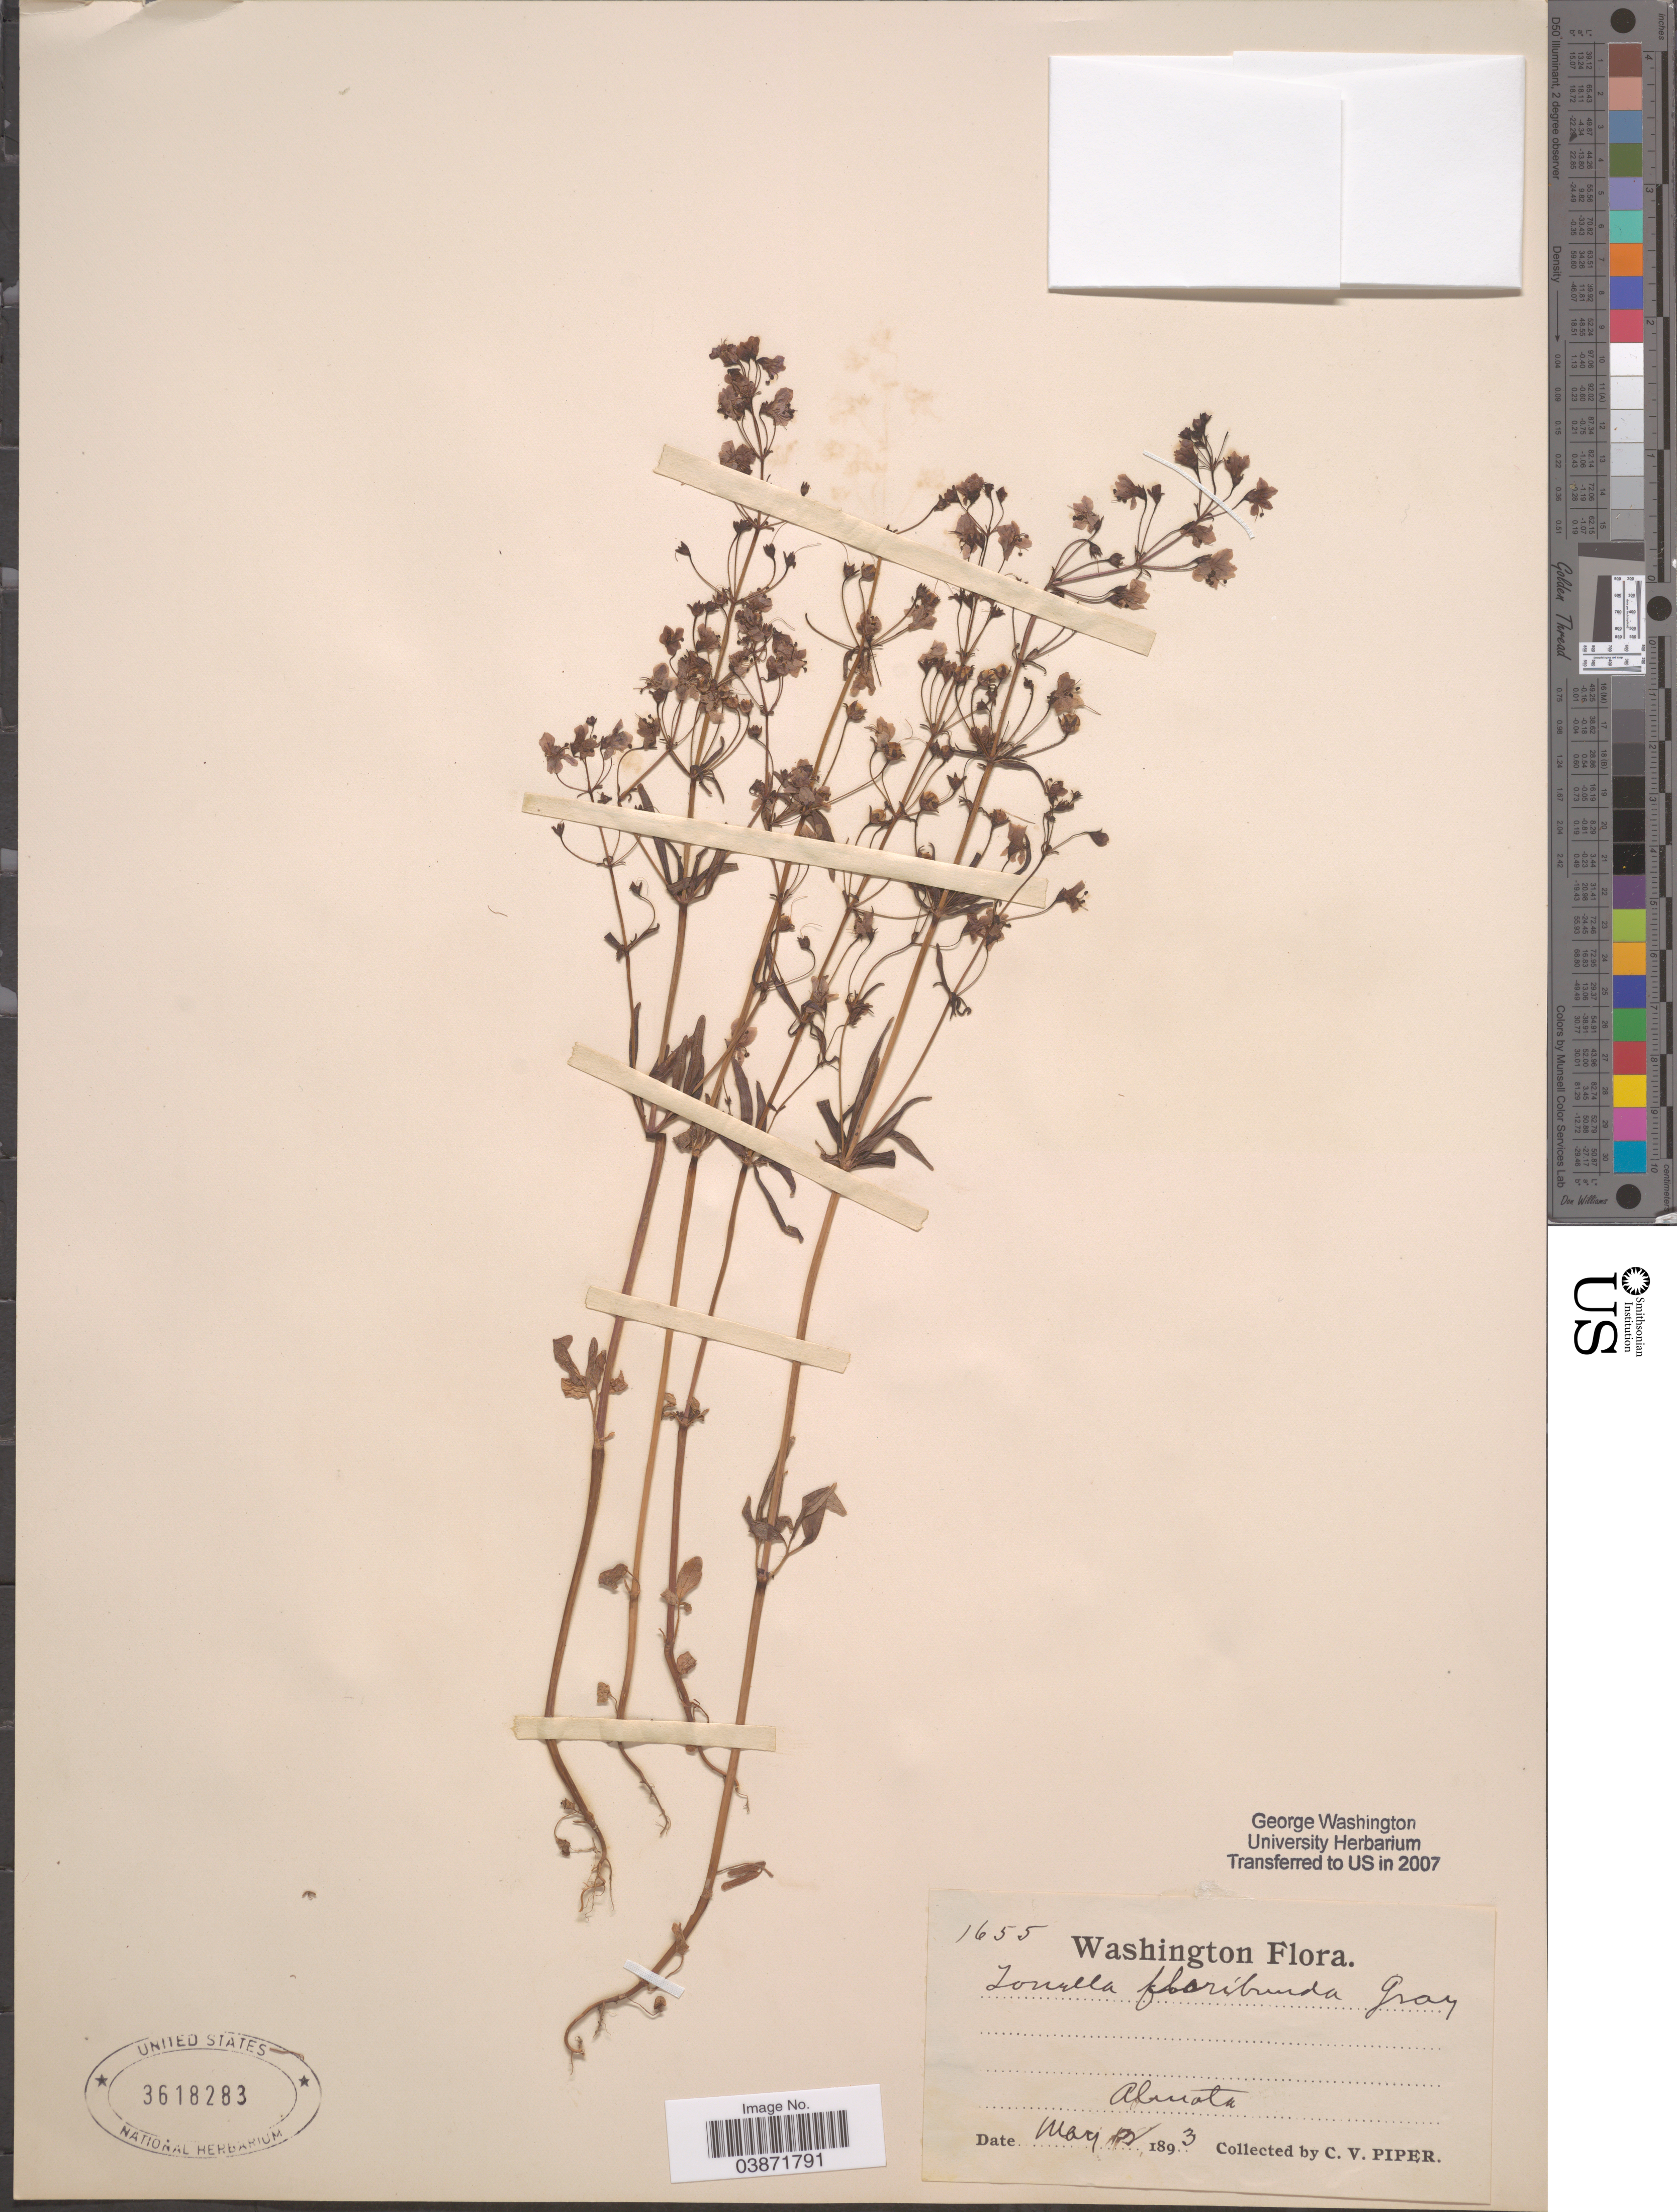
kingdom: Plantae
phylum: Tracheophyta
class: Magnoliopsida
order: Lamiales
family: Plantaginaceae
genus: Tonella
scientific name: Tonella floribunda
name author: A. Gray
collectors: C. V. Piper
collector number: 1655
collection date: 1893-05-12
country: United States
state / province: Washington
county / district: Whitman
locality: Almota.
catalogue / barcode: US 3618283